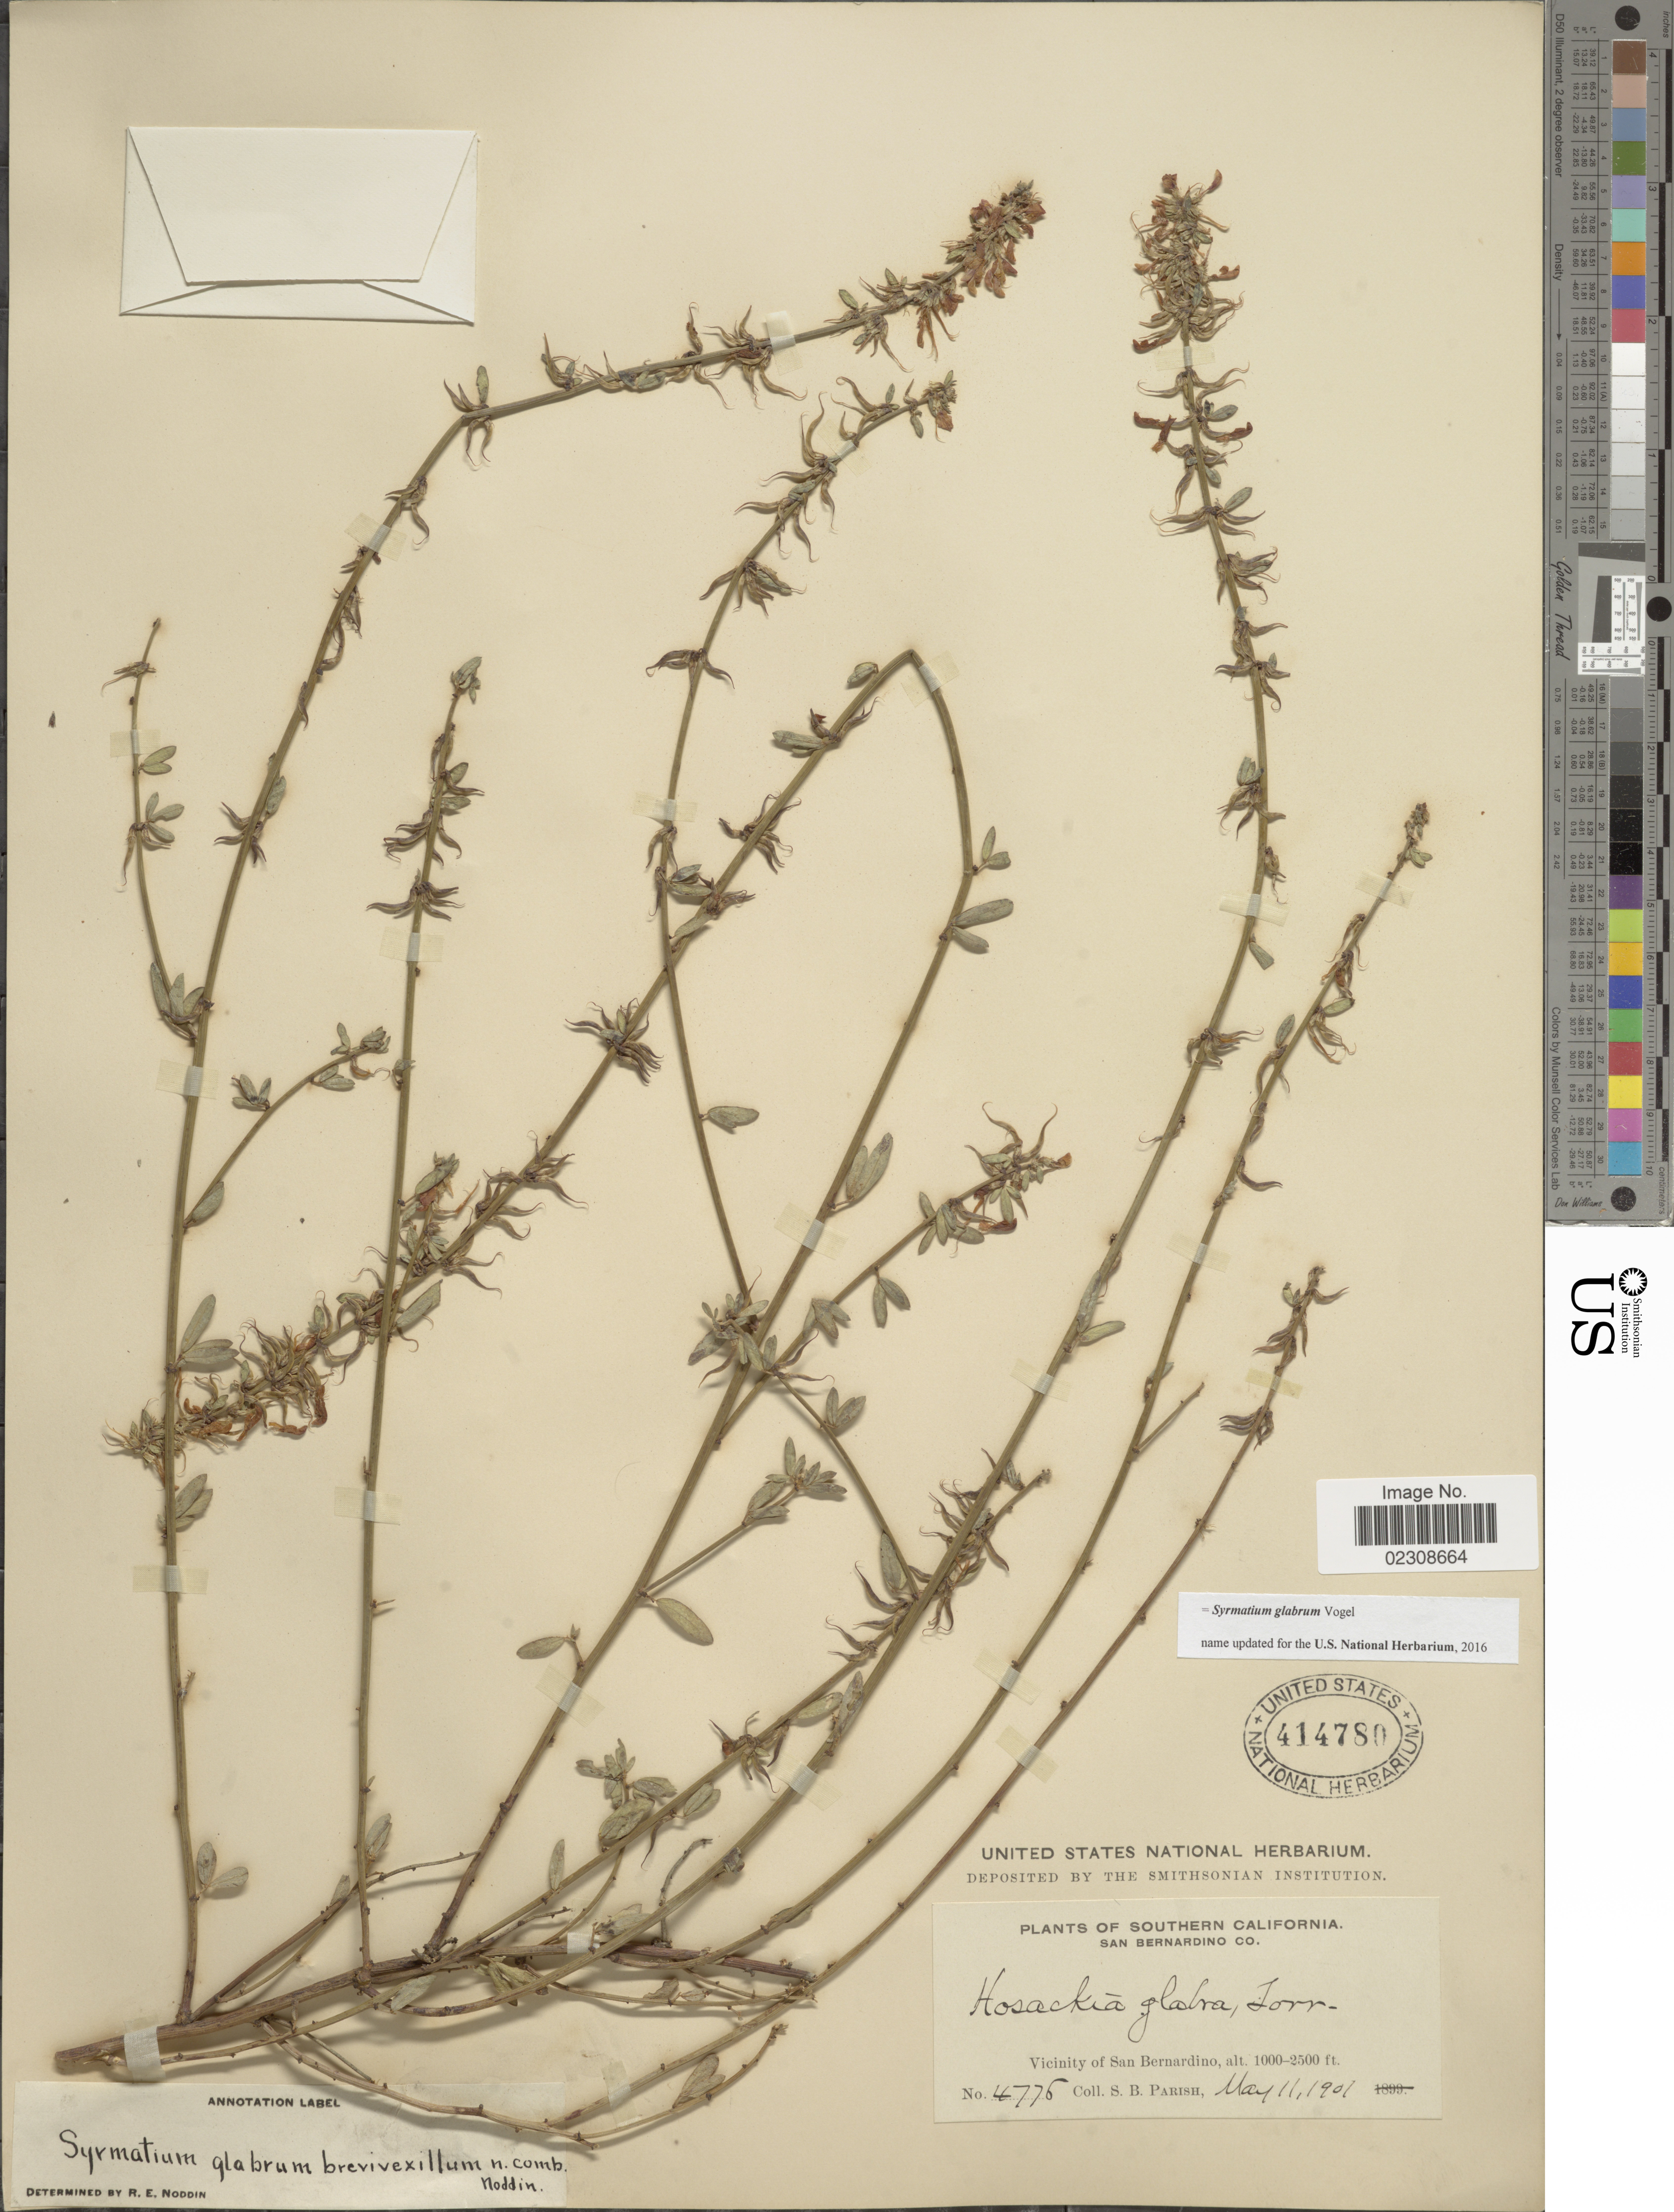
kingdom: Plantae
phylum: Tracheophyta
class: Magnoliopsida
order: Fabales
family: Fabaceae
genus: Syrmatium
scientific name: Syrmatium glabrum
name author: Vogel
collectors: S. B. Parish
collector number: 4775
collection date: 1901-05-11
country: United States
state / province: California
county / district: San Bernardino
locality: Southern California. San Bernardino Co. Vicinity of San Bernardino.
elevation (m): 305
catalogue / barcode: US 414780